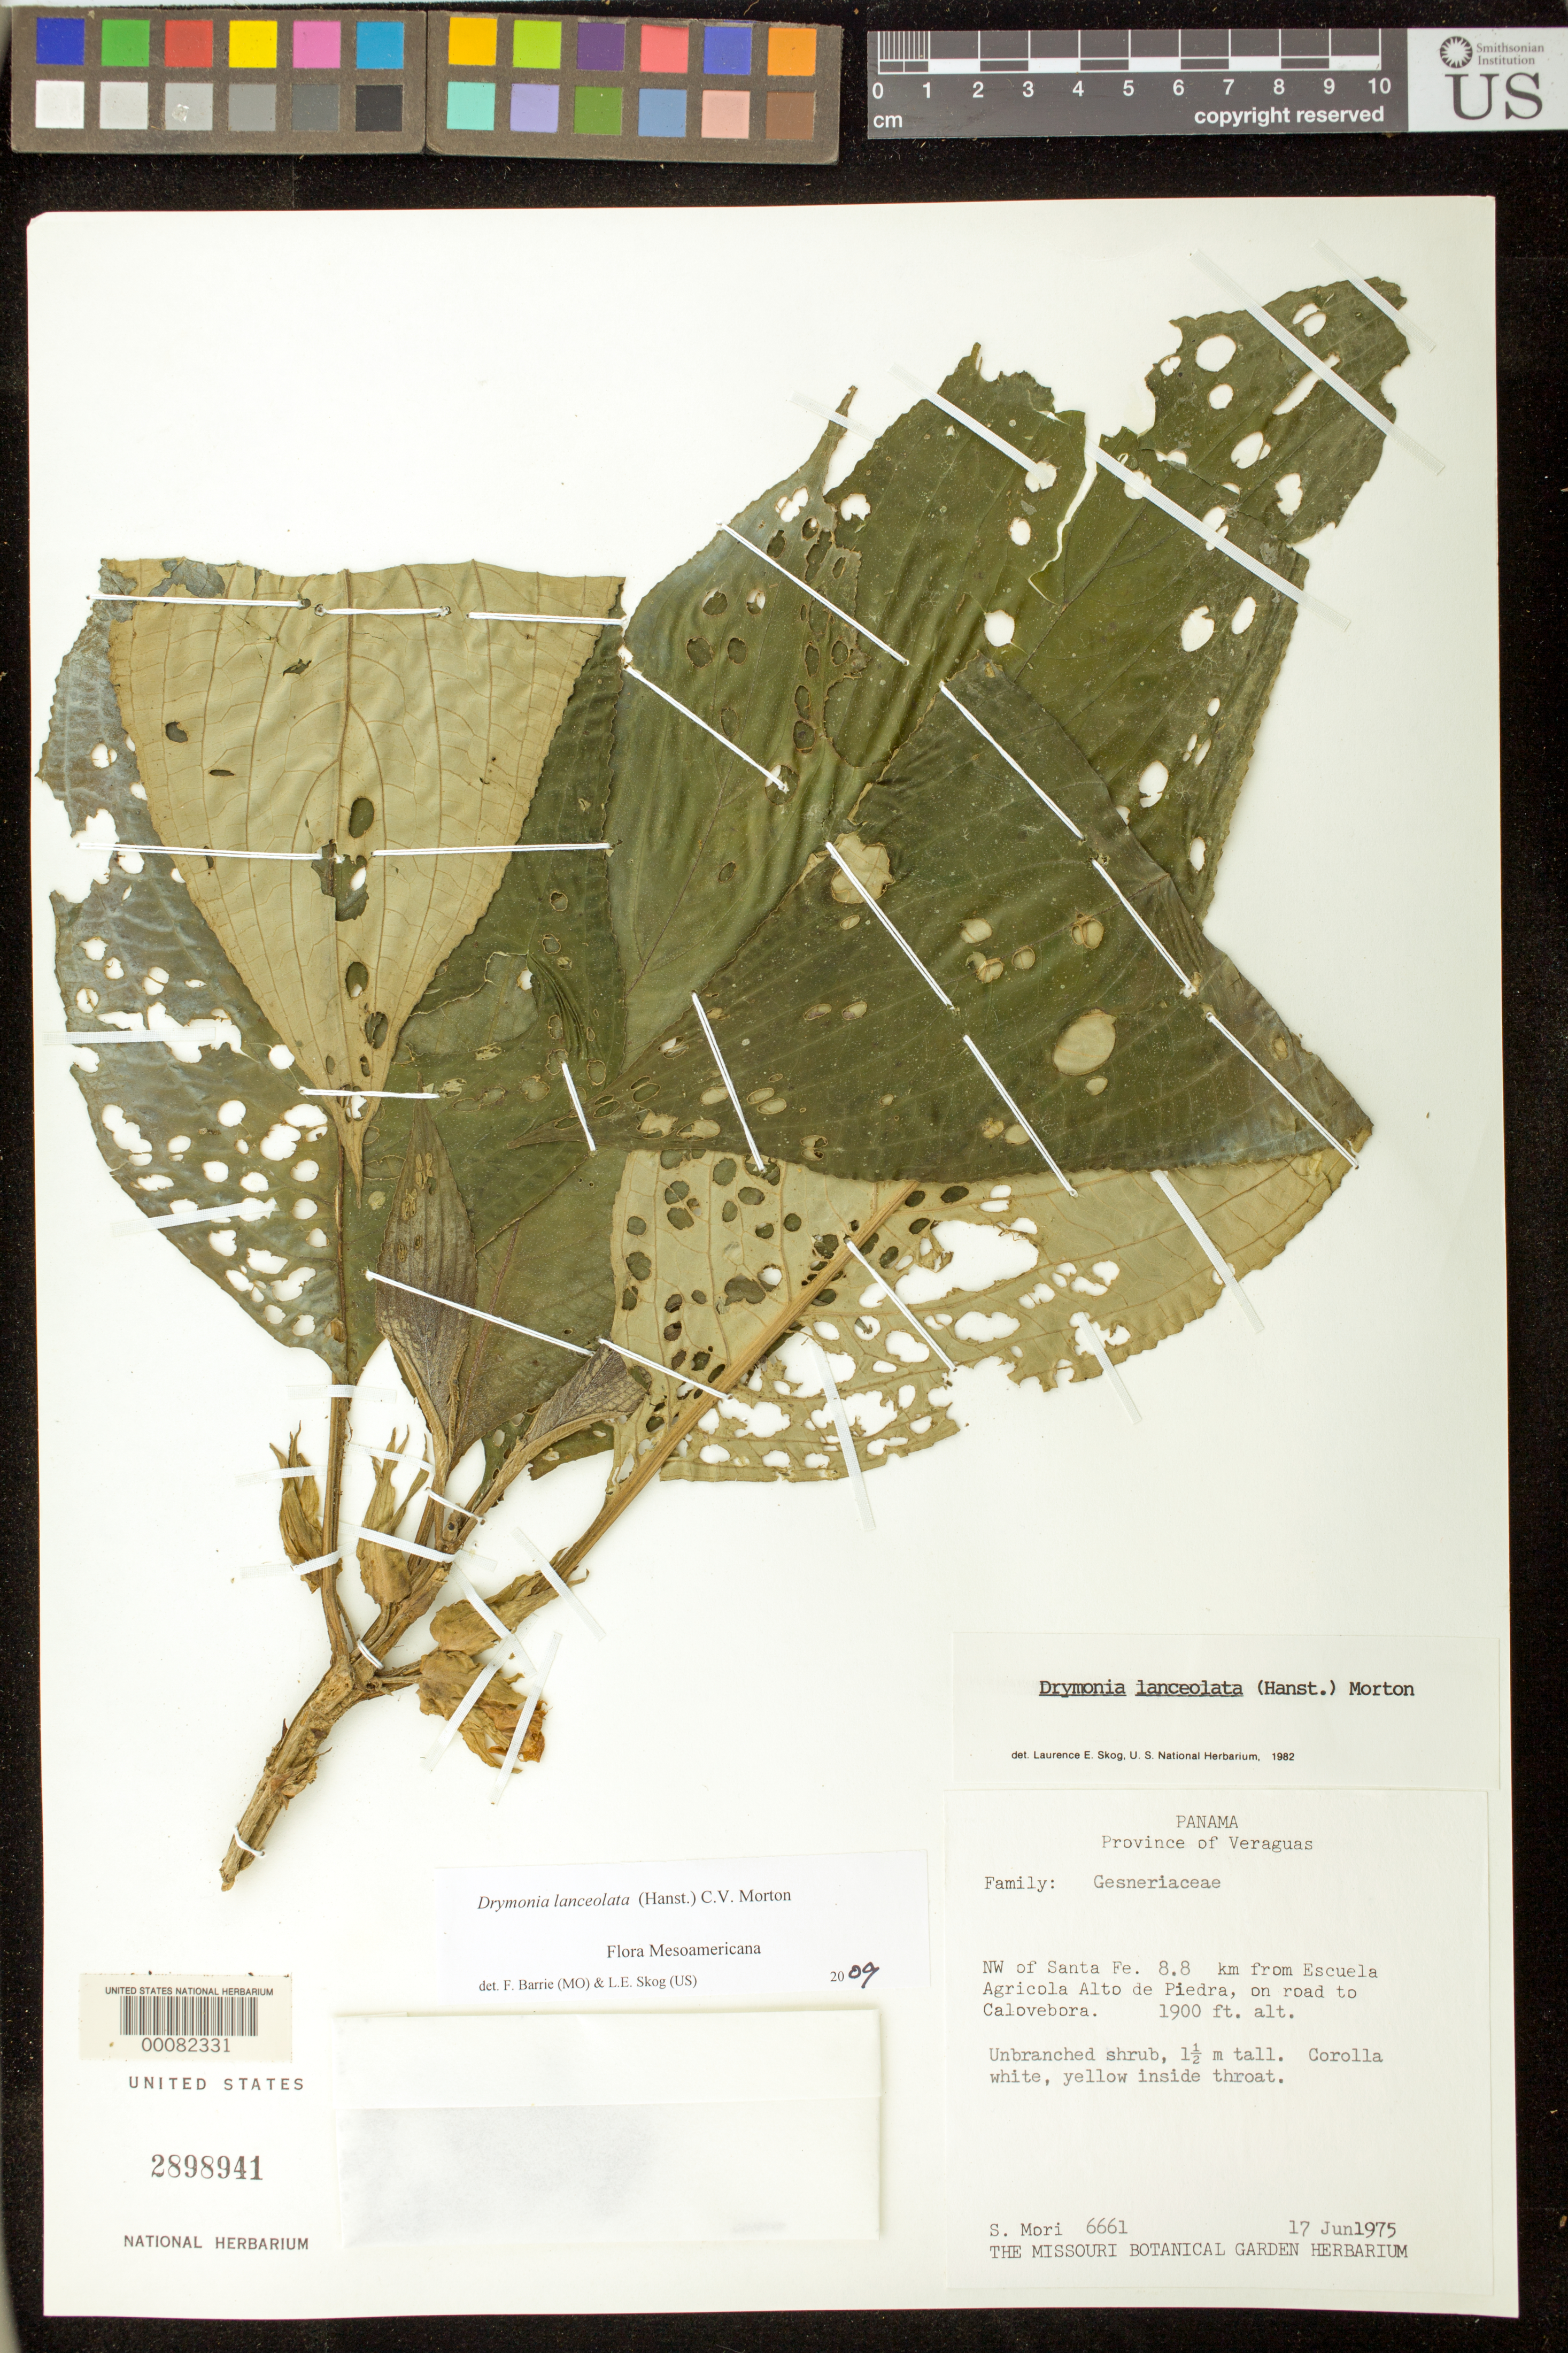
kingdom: Plantae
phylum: Tracheophyta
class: Magnoliopsida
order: Lamiales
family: Gesneriaceae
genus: Drymonia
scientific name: Drymonia lanceolata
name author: (Hanst.) C.V. Morton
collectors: S. Mori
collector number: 6661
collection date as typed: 17 Jun 1975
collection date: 1975-06-17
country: Panama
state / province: Veraguas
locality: NW of Santa Fe, 8.8 km from Escuela Agricola Alto de Piedra, on road to Calovebora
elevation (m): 579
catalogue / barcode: US 2898941